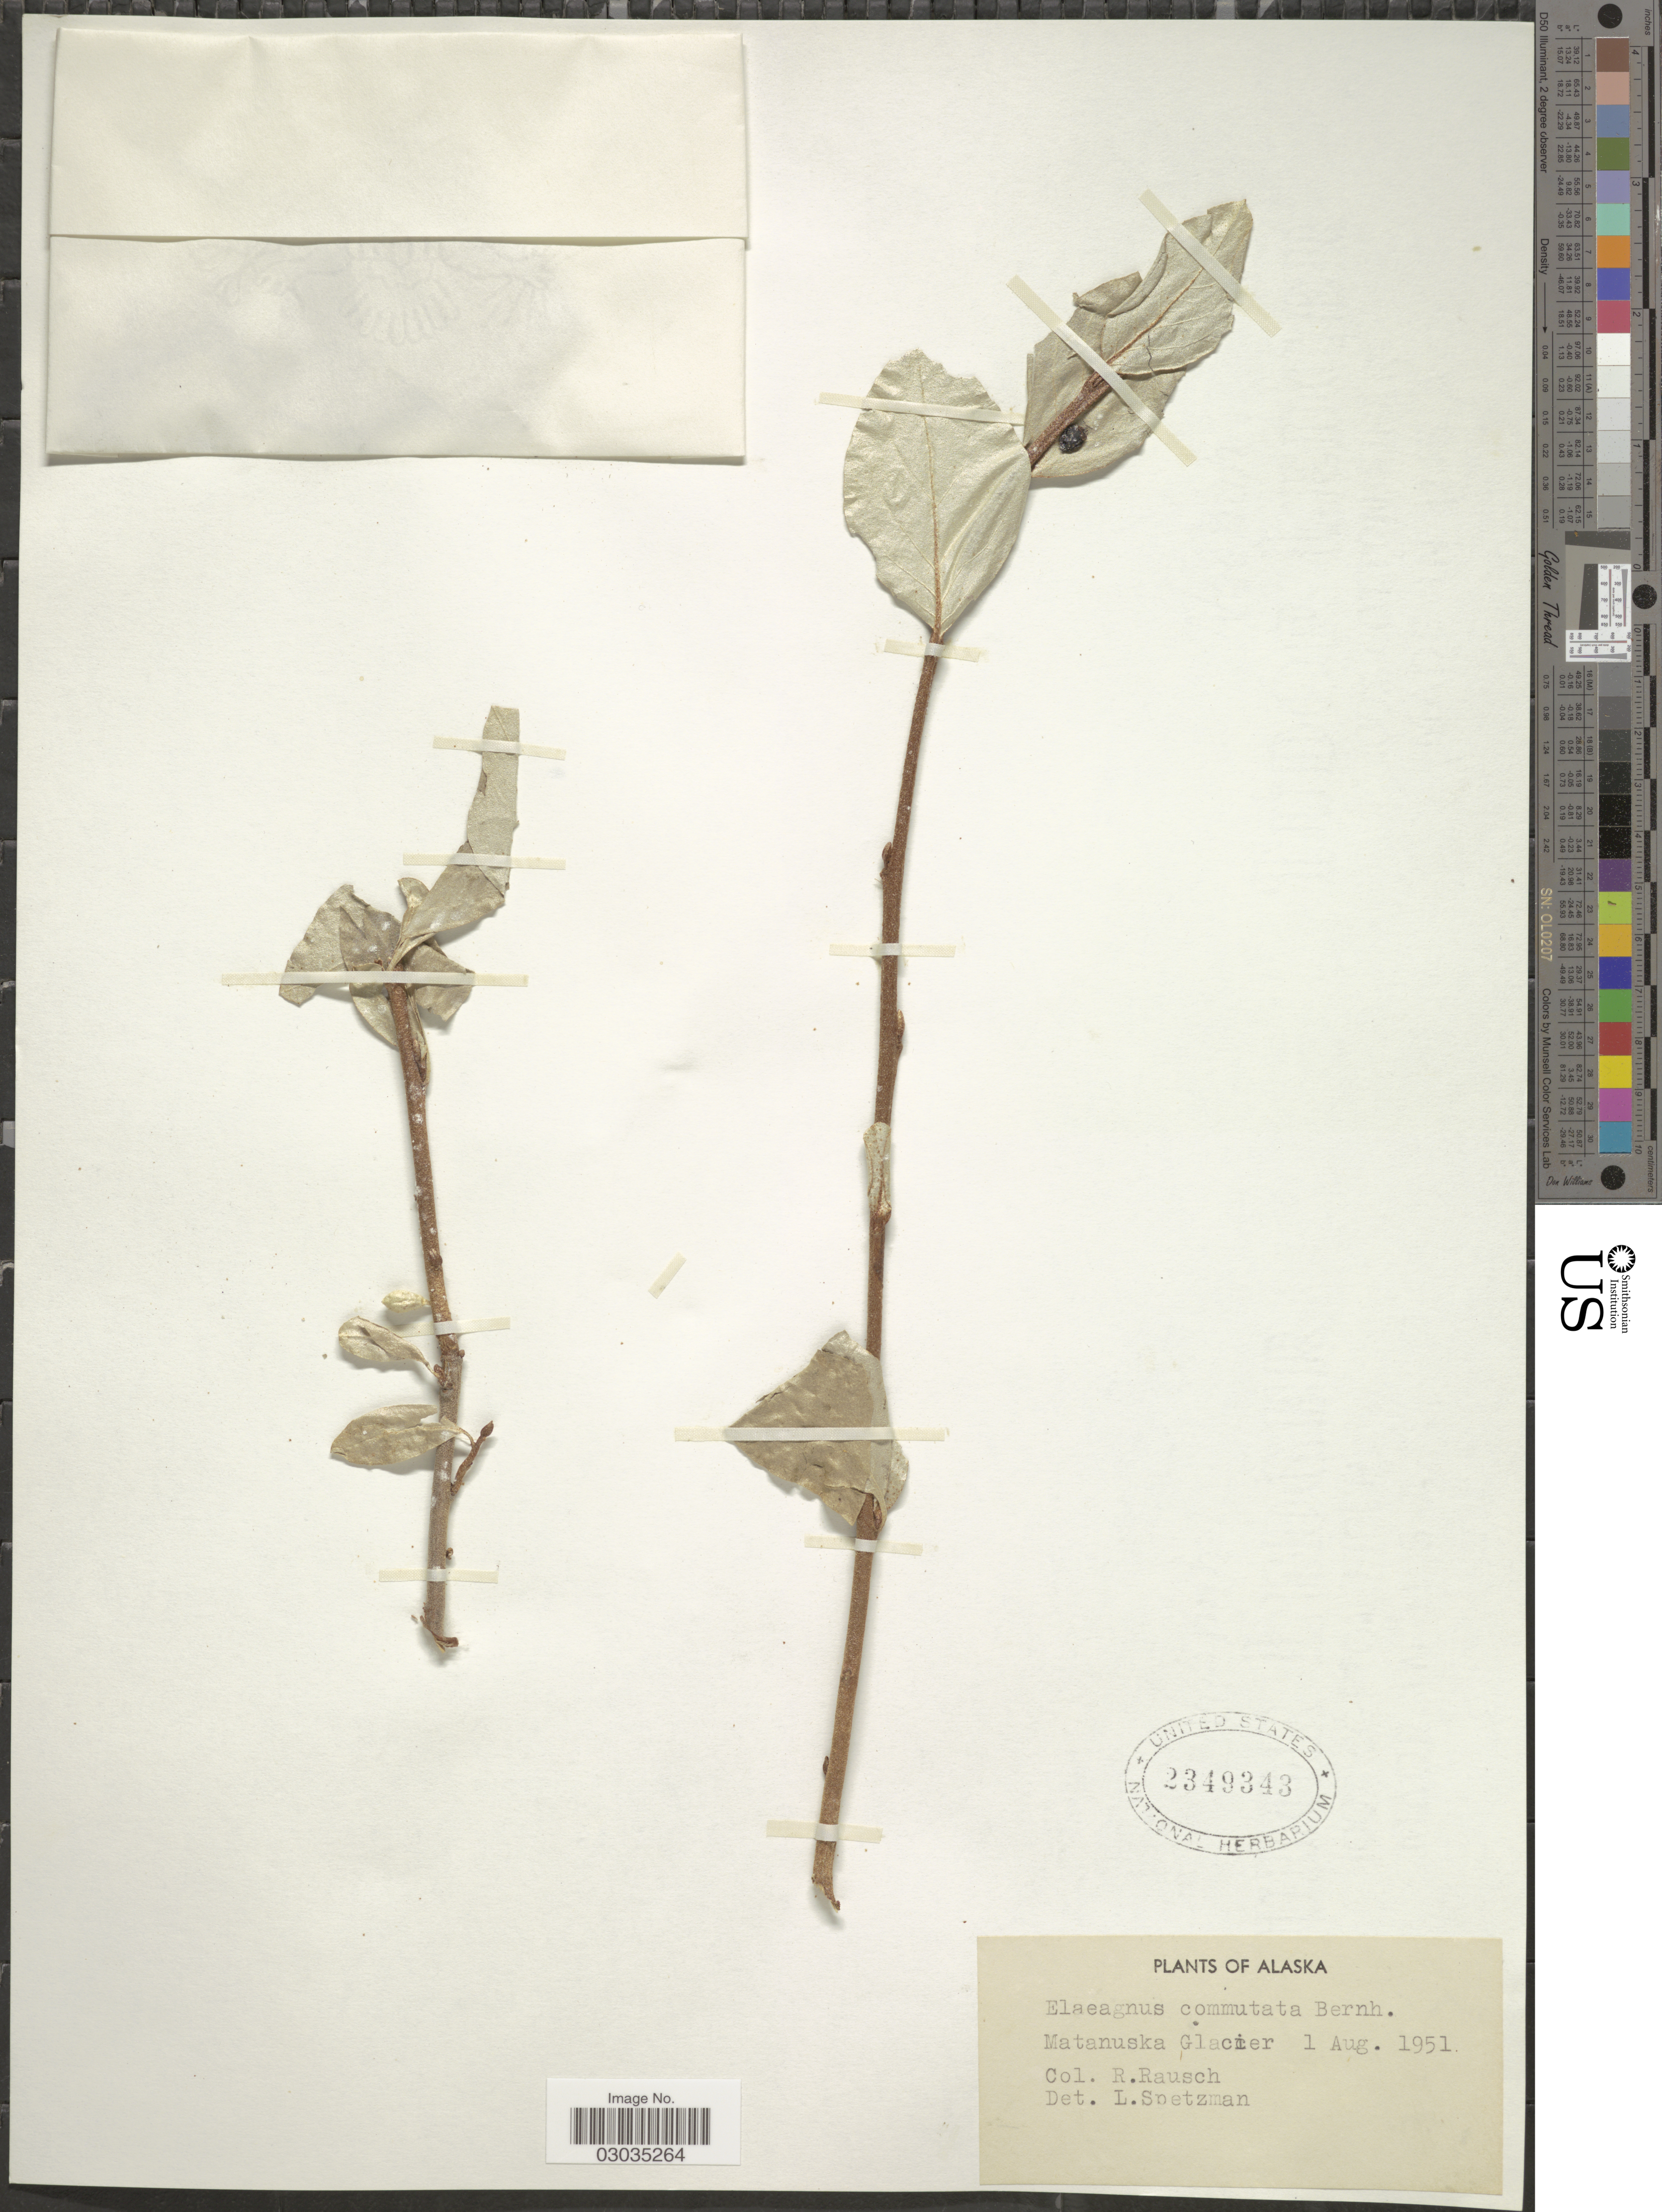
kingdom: Plantae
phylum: Tracheophyta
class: Magnoliopsida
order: Rosales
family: Elaeagnaceae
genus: Elaeagnus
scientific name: Elaeagnus commutata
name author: Bernh. ex Rydb.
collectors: R. Rausch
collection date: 1951-08-01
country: United States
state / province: Alaska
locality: Matanuska Glacier.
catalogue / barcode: US 2349343